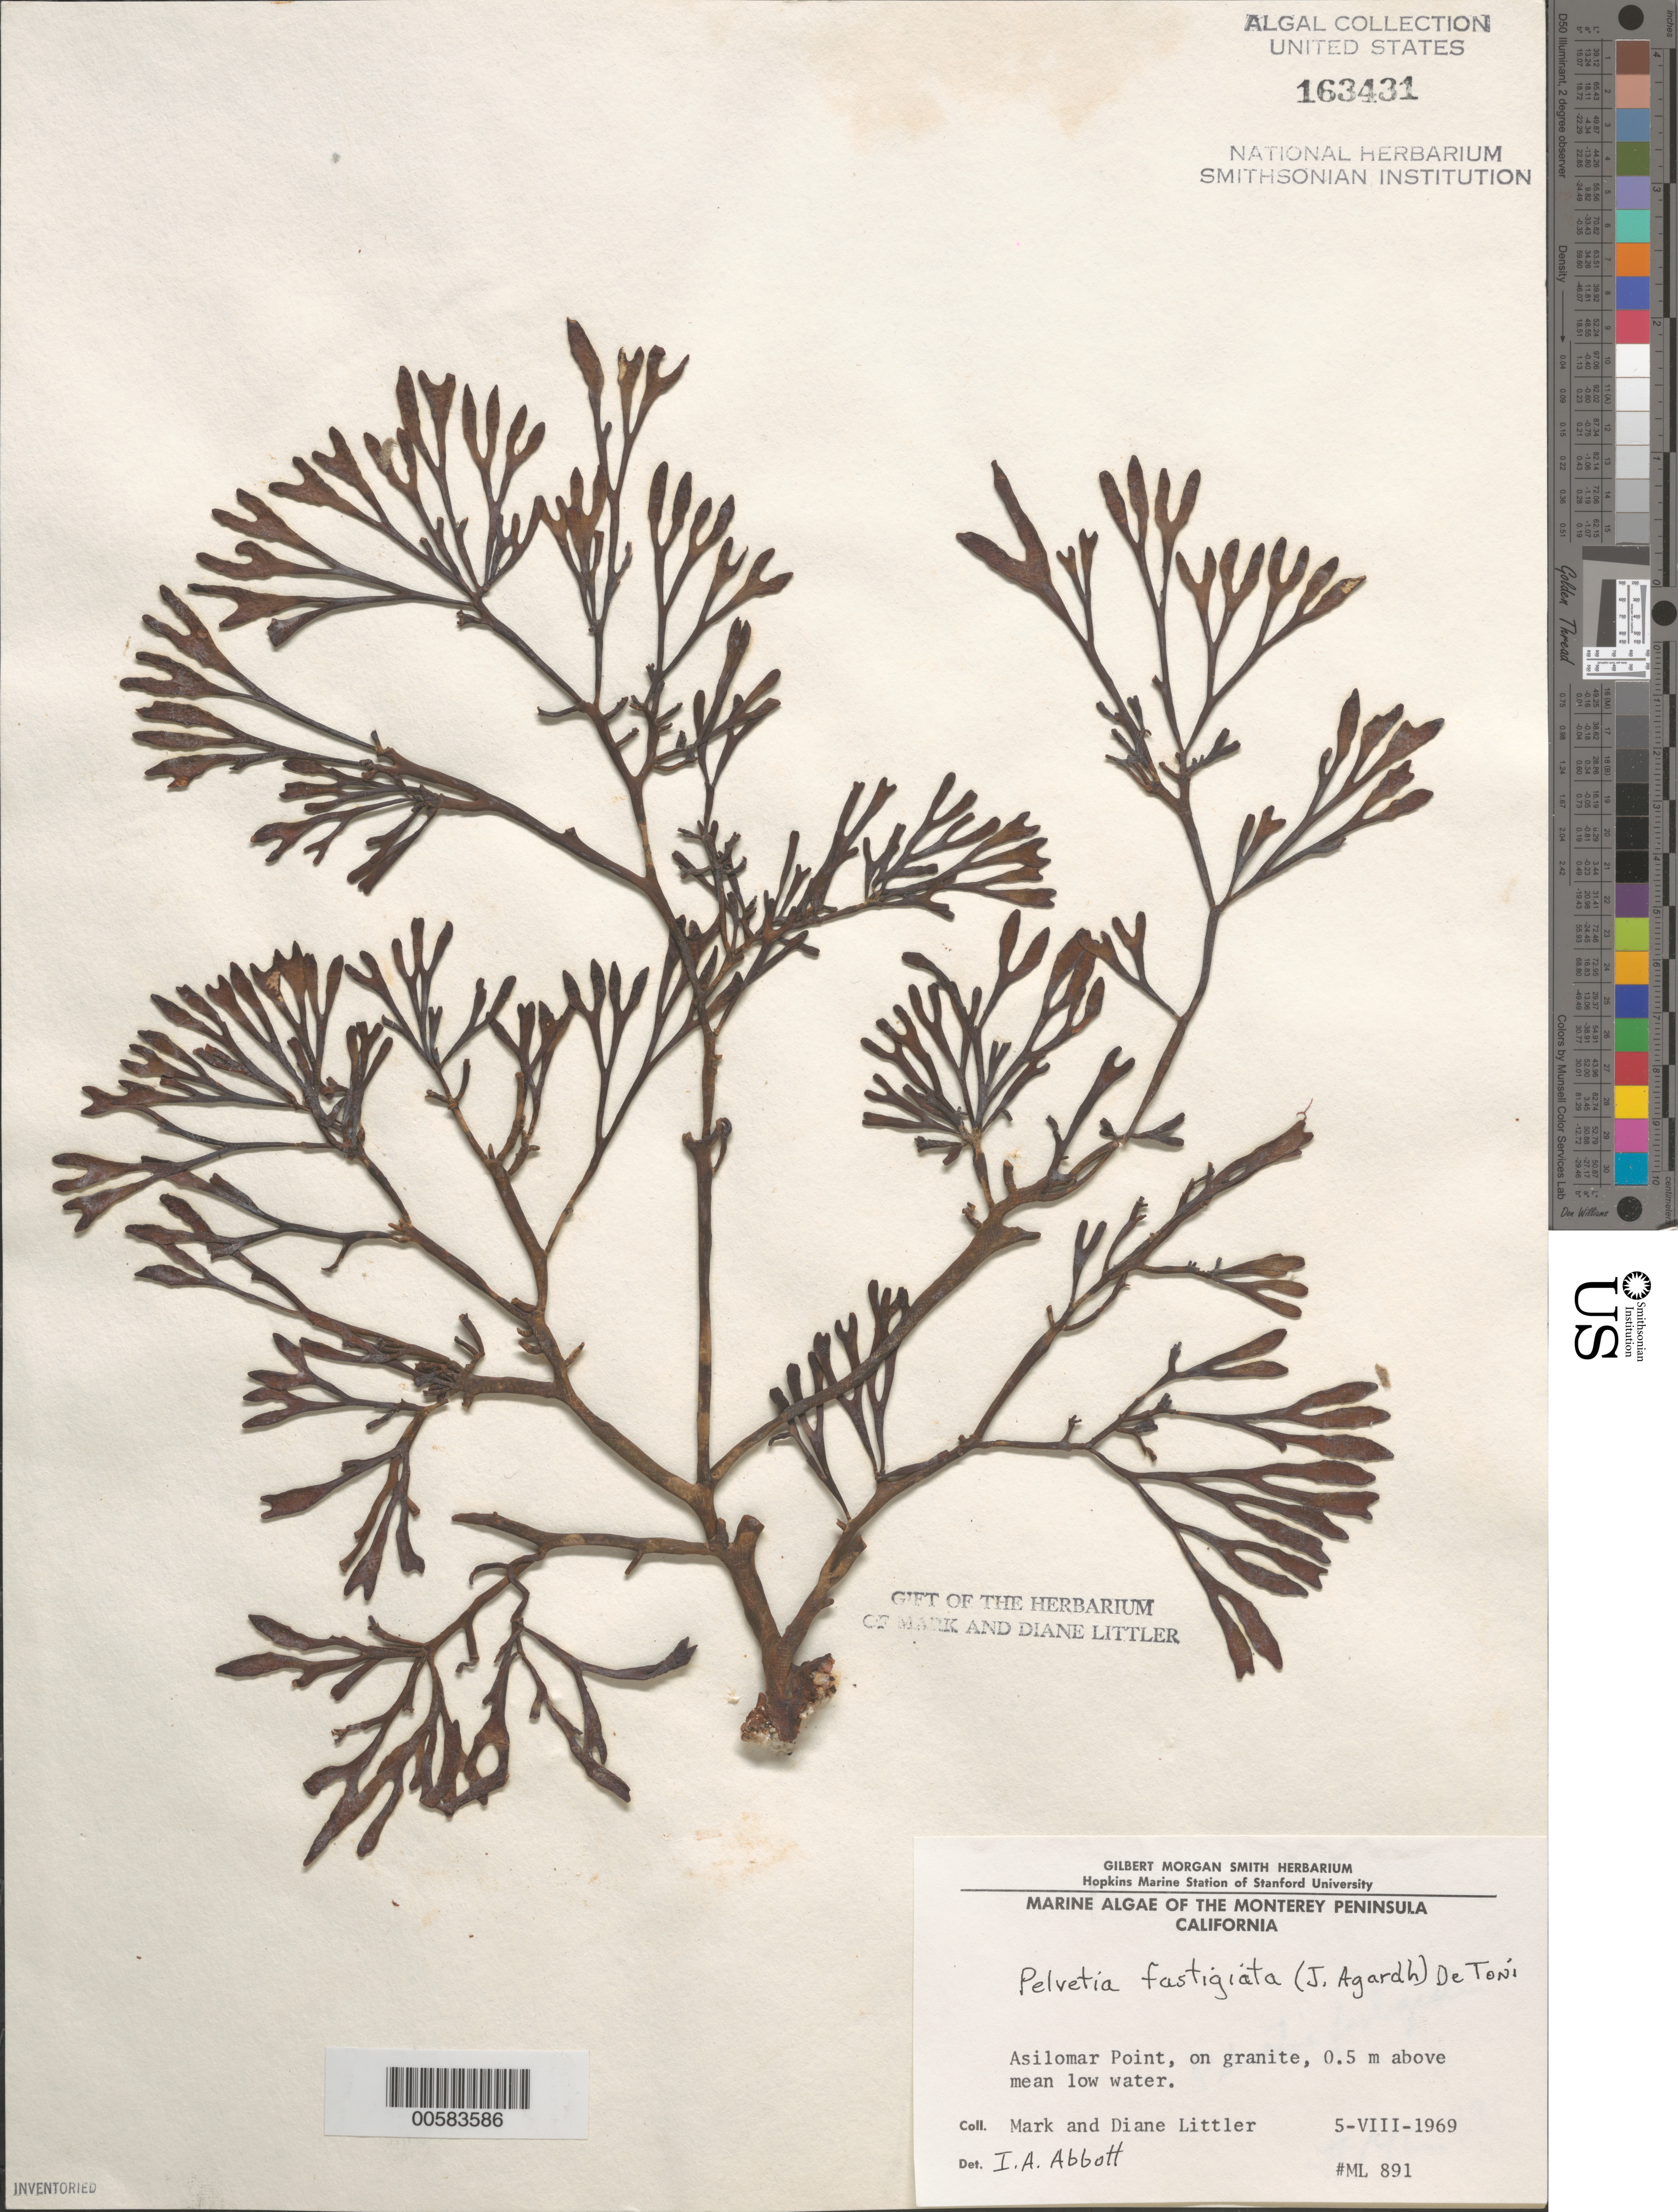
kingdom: Chromista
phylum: Ochrophyta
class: Phaeophyceae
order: Fucales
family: Fucaceae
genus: Silvetia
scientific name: Silvetia compressa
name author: (J. Agardh) E.A. Serrão et al.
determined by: Algae name updating Project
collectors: M. M. Littler & D. S. Littler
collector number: ML 891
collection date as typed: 05 Aug 1969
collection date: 1969-08-05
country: United States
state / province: California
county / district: Monterey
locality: Asilomar Point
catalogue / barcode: US 163431